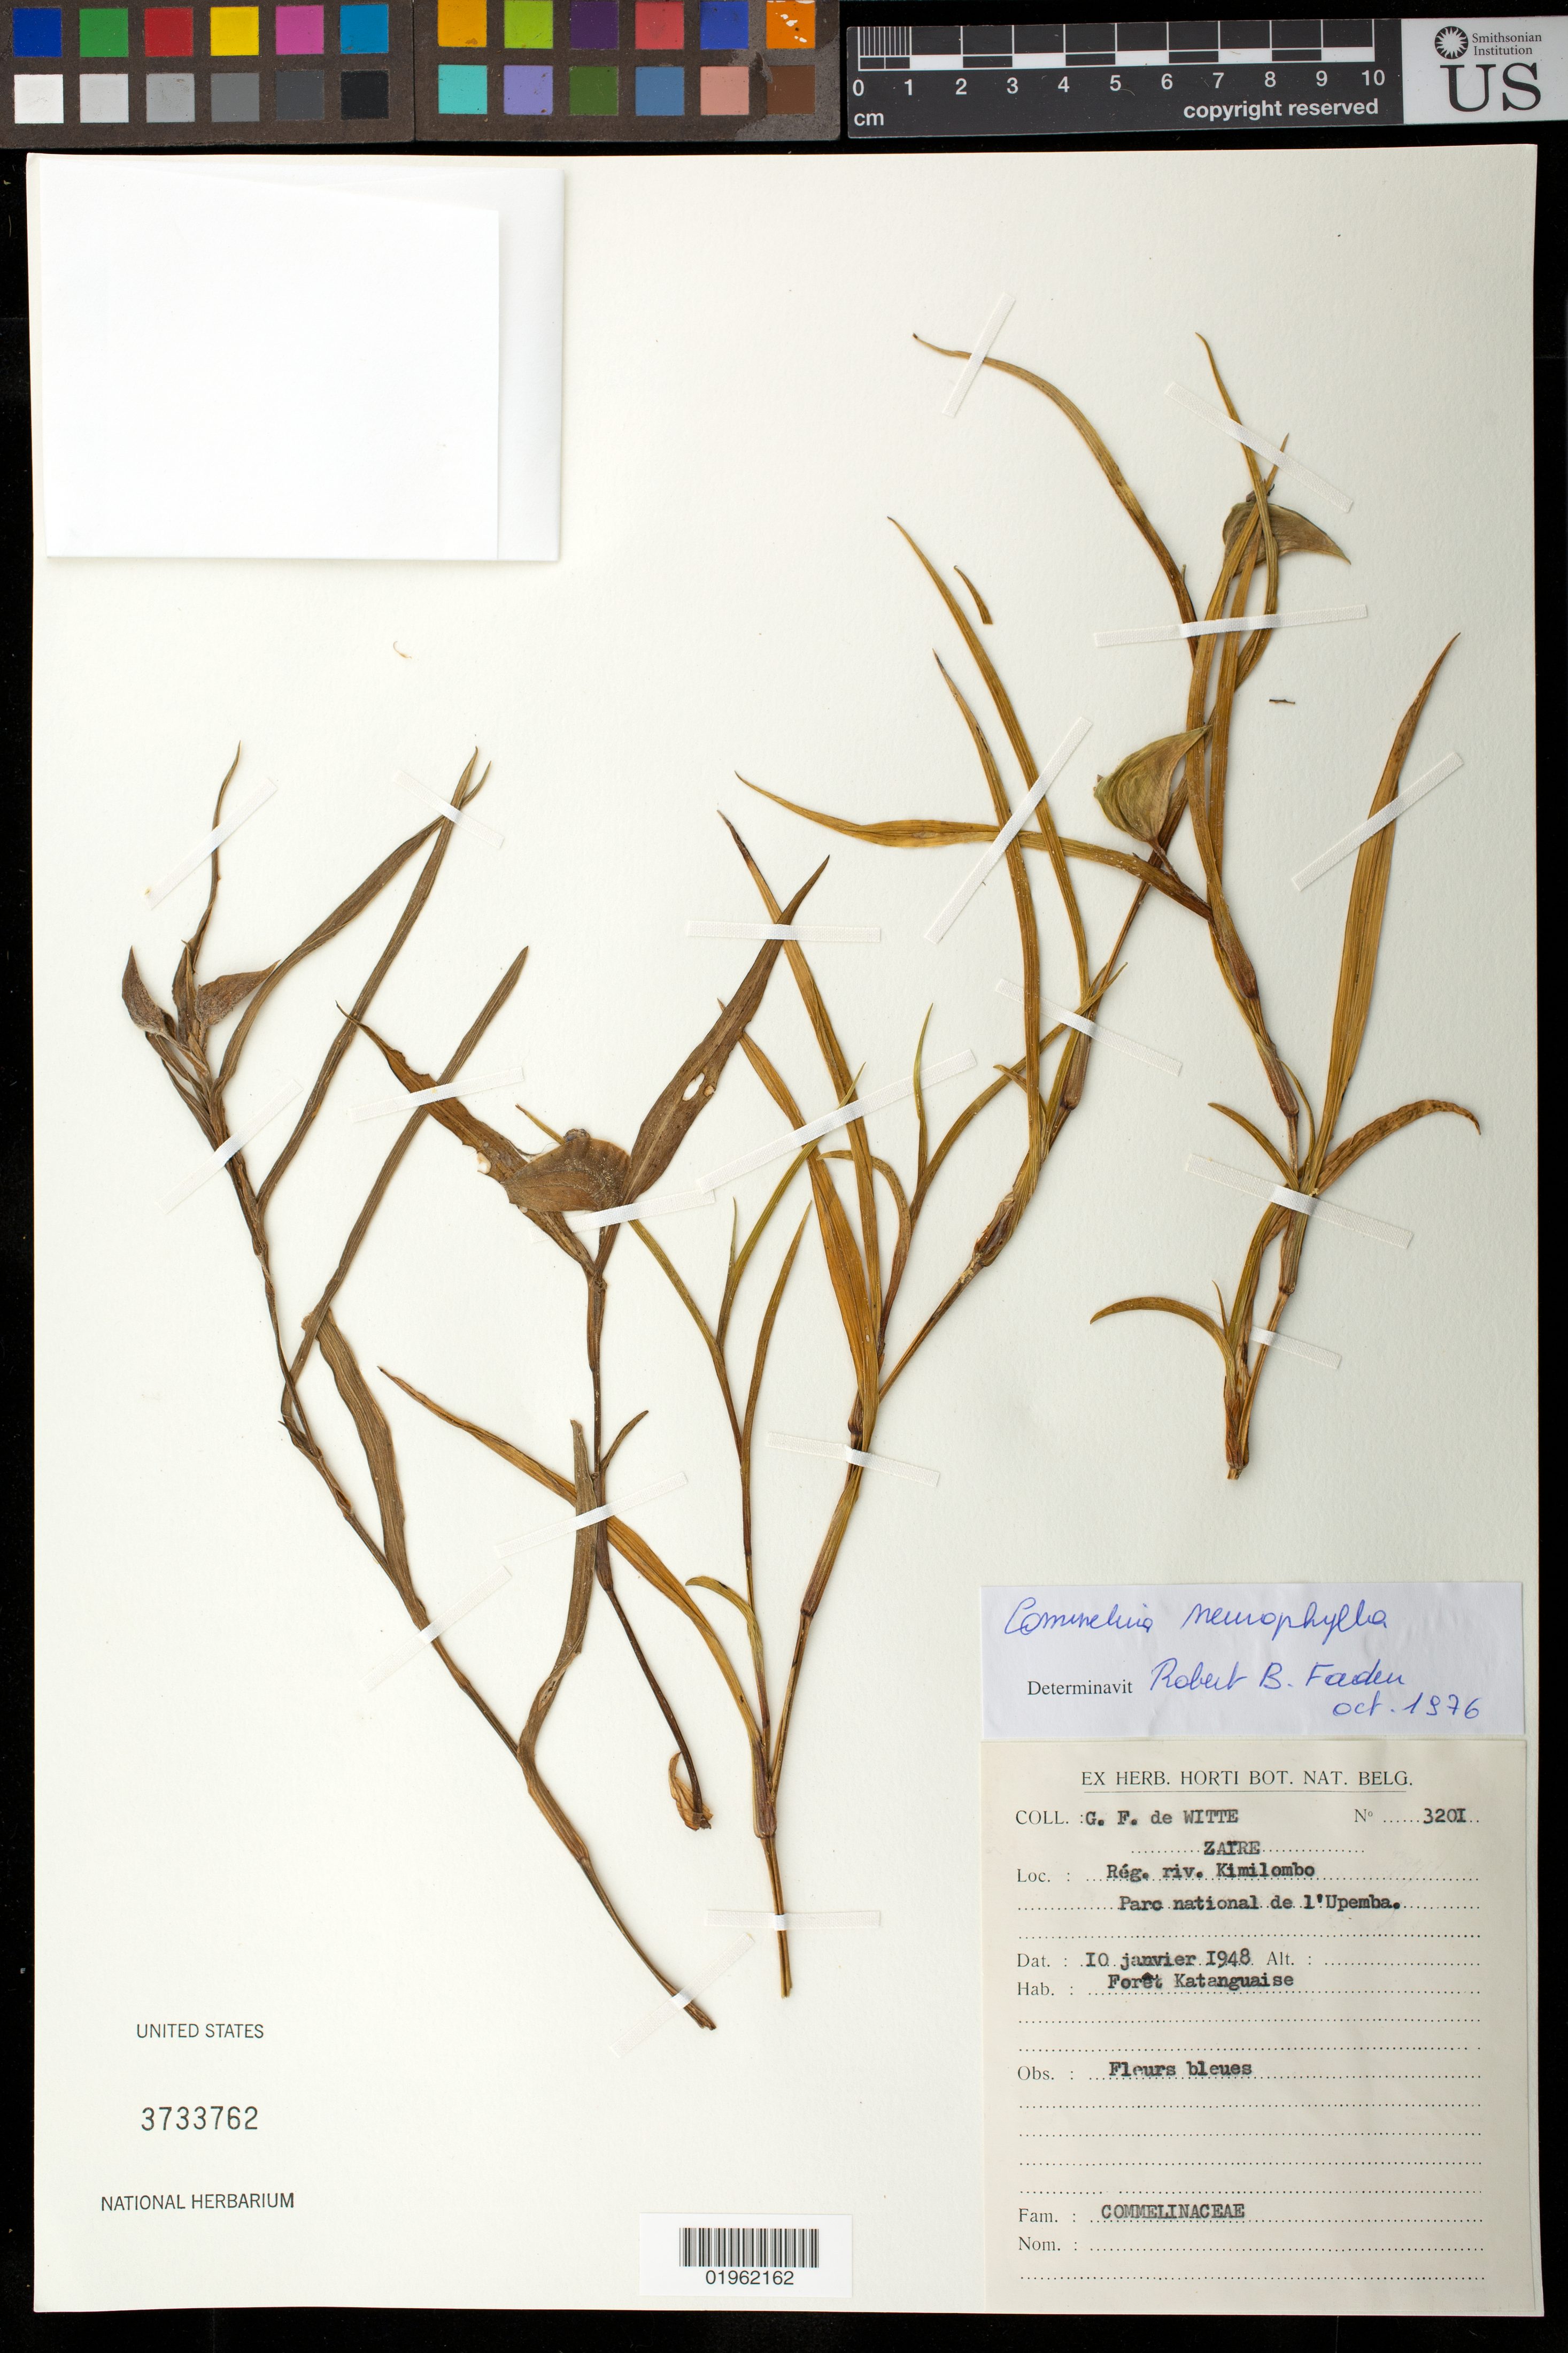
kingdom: Plantae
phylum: Tracheophyta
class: Liliopsida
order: Commelinales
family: Commelinaceae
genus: Commelina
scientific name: Commelina neurophylla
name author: C.B. Clarke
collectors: G. F. Witte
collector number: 3201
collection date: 1948-01-10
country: Congo, Democratic Republic of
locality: Reg. riv. Kimilombo. Parc national de l'Upemba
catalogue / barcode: US 3733762